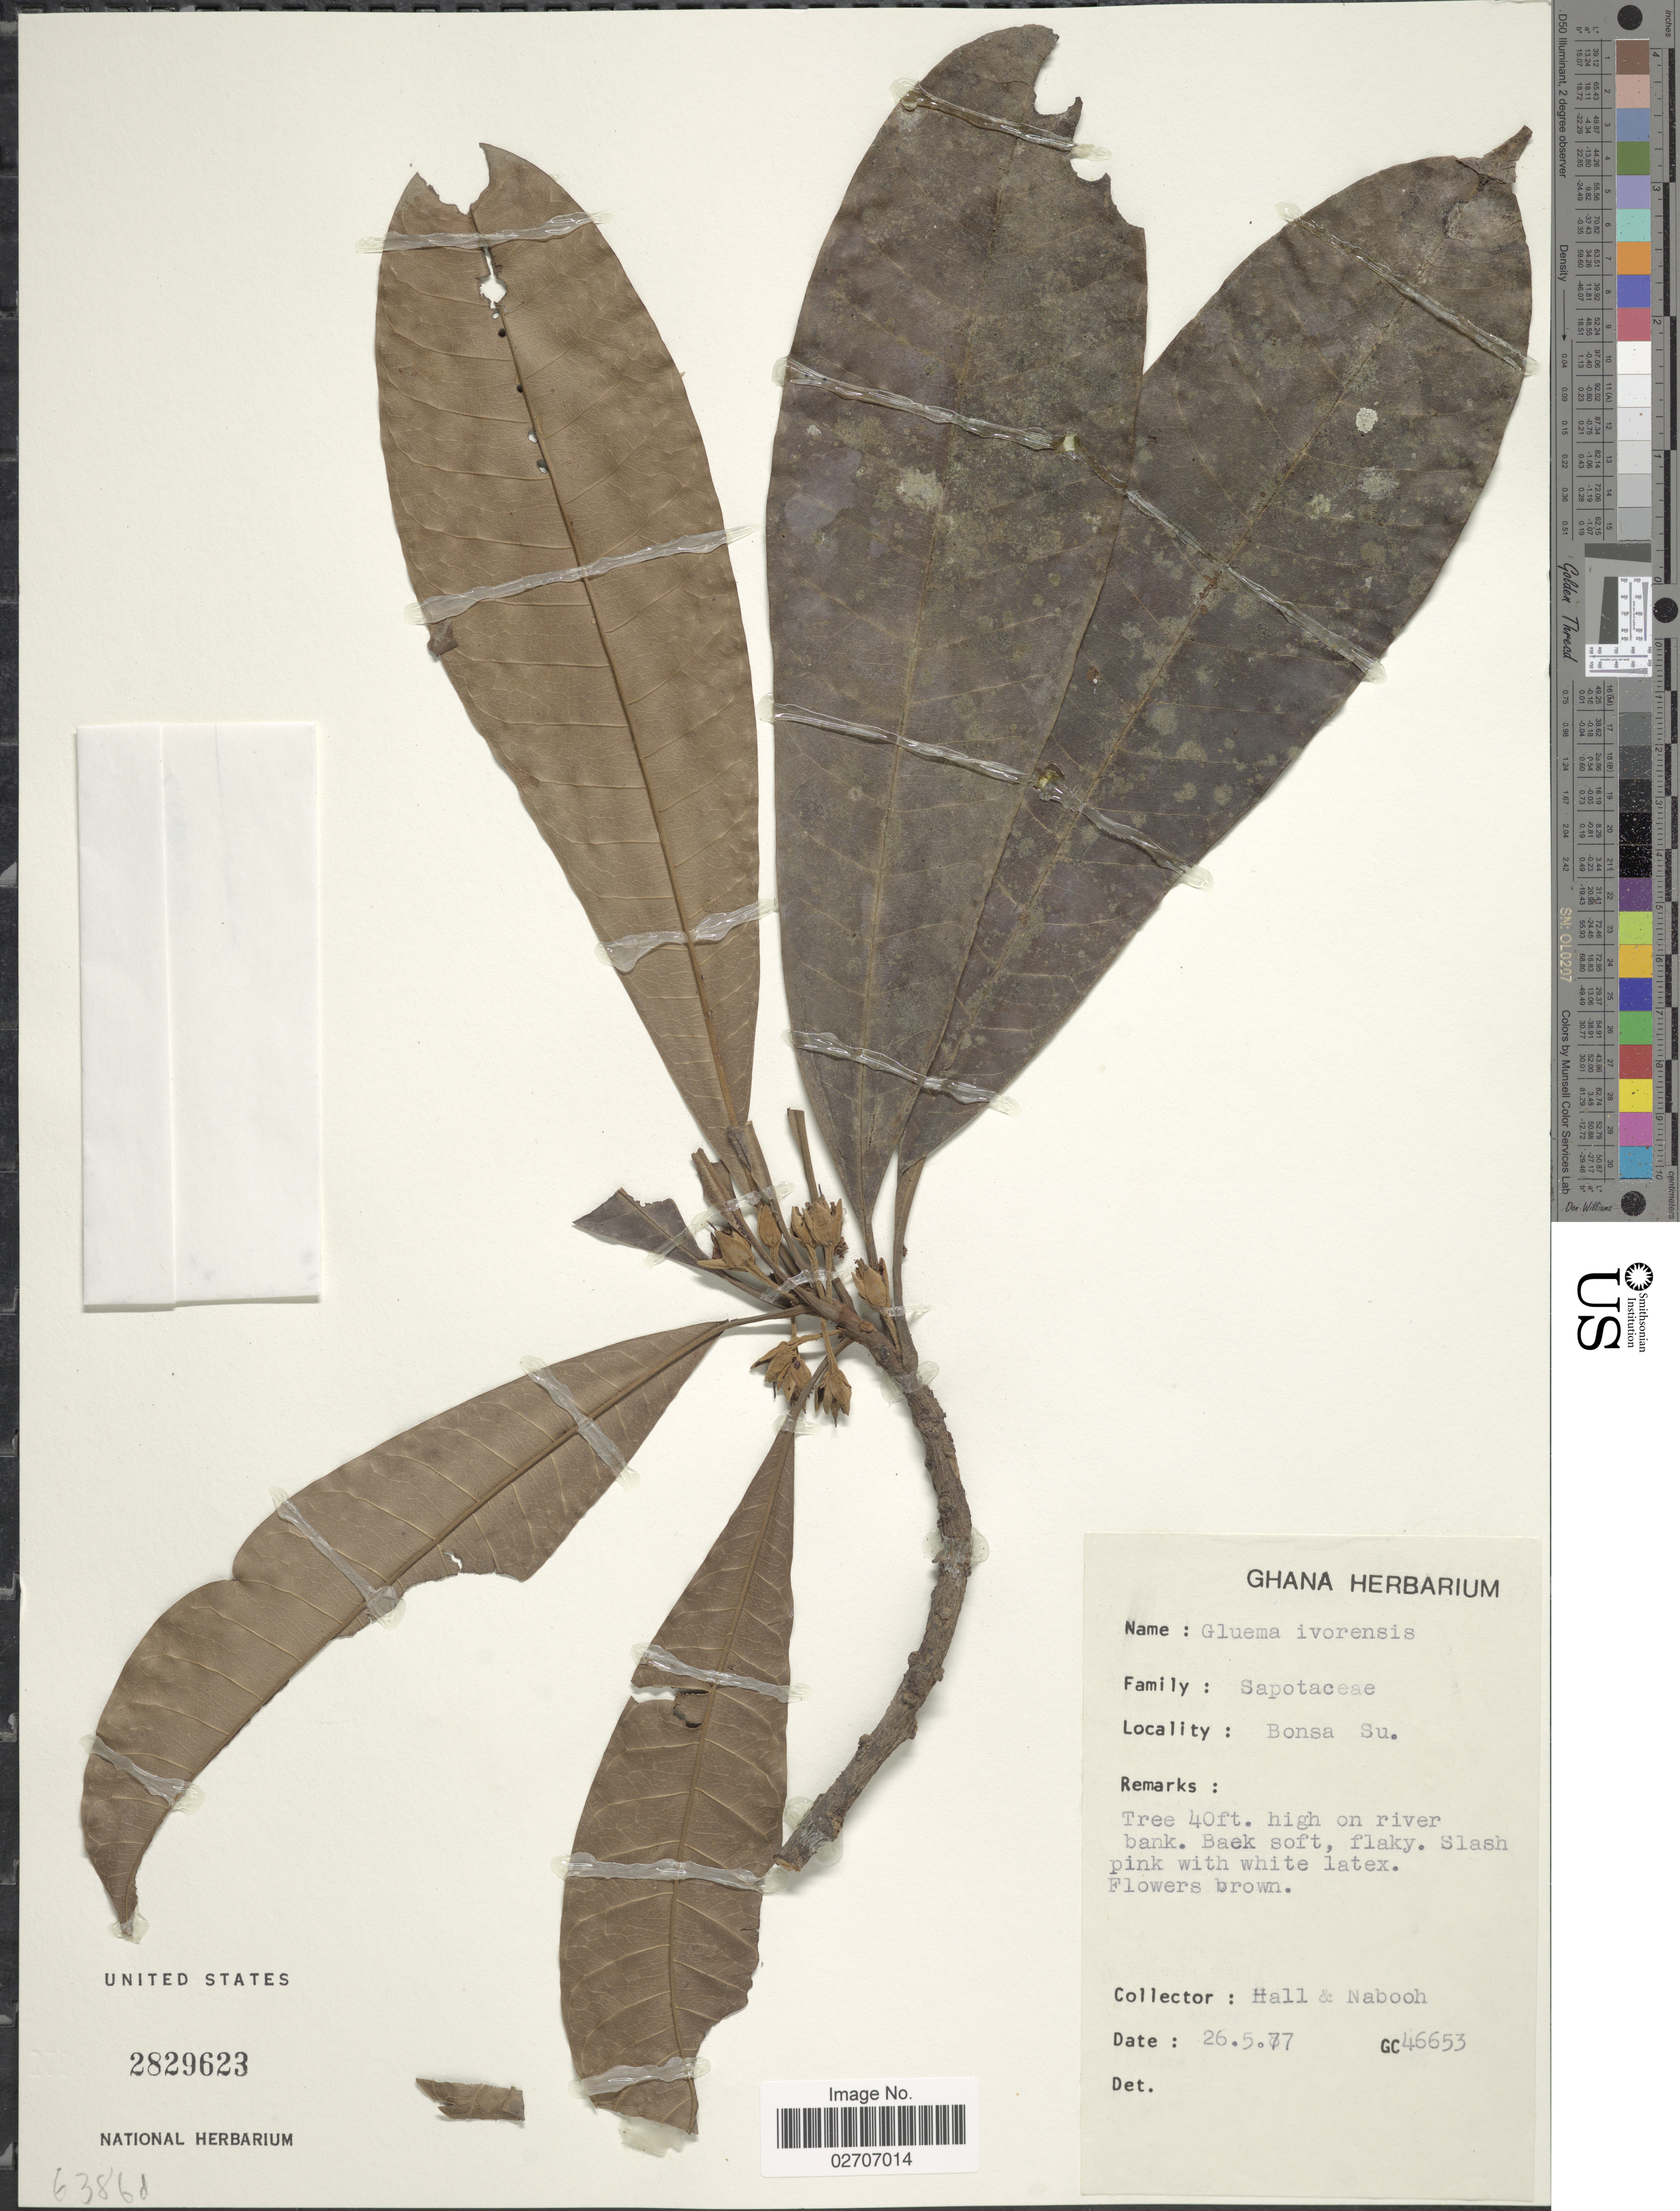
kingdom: Plantae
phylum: Tracheophyta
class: Magnoliopsida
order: Ericales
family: Sapotaceae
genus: Gluema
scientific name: Gluema ivorensis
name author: Aubrév. & Pellegr.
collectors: -- Hall & Nabooh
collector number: GC 46653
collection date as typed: Transcribed d/m/y: 26/5/77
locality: Bonsa Su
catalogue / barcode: US 2829623